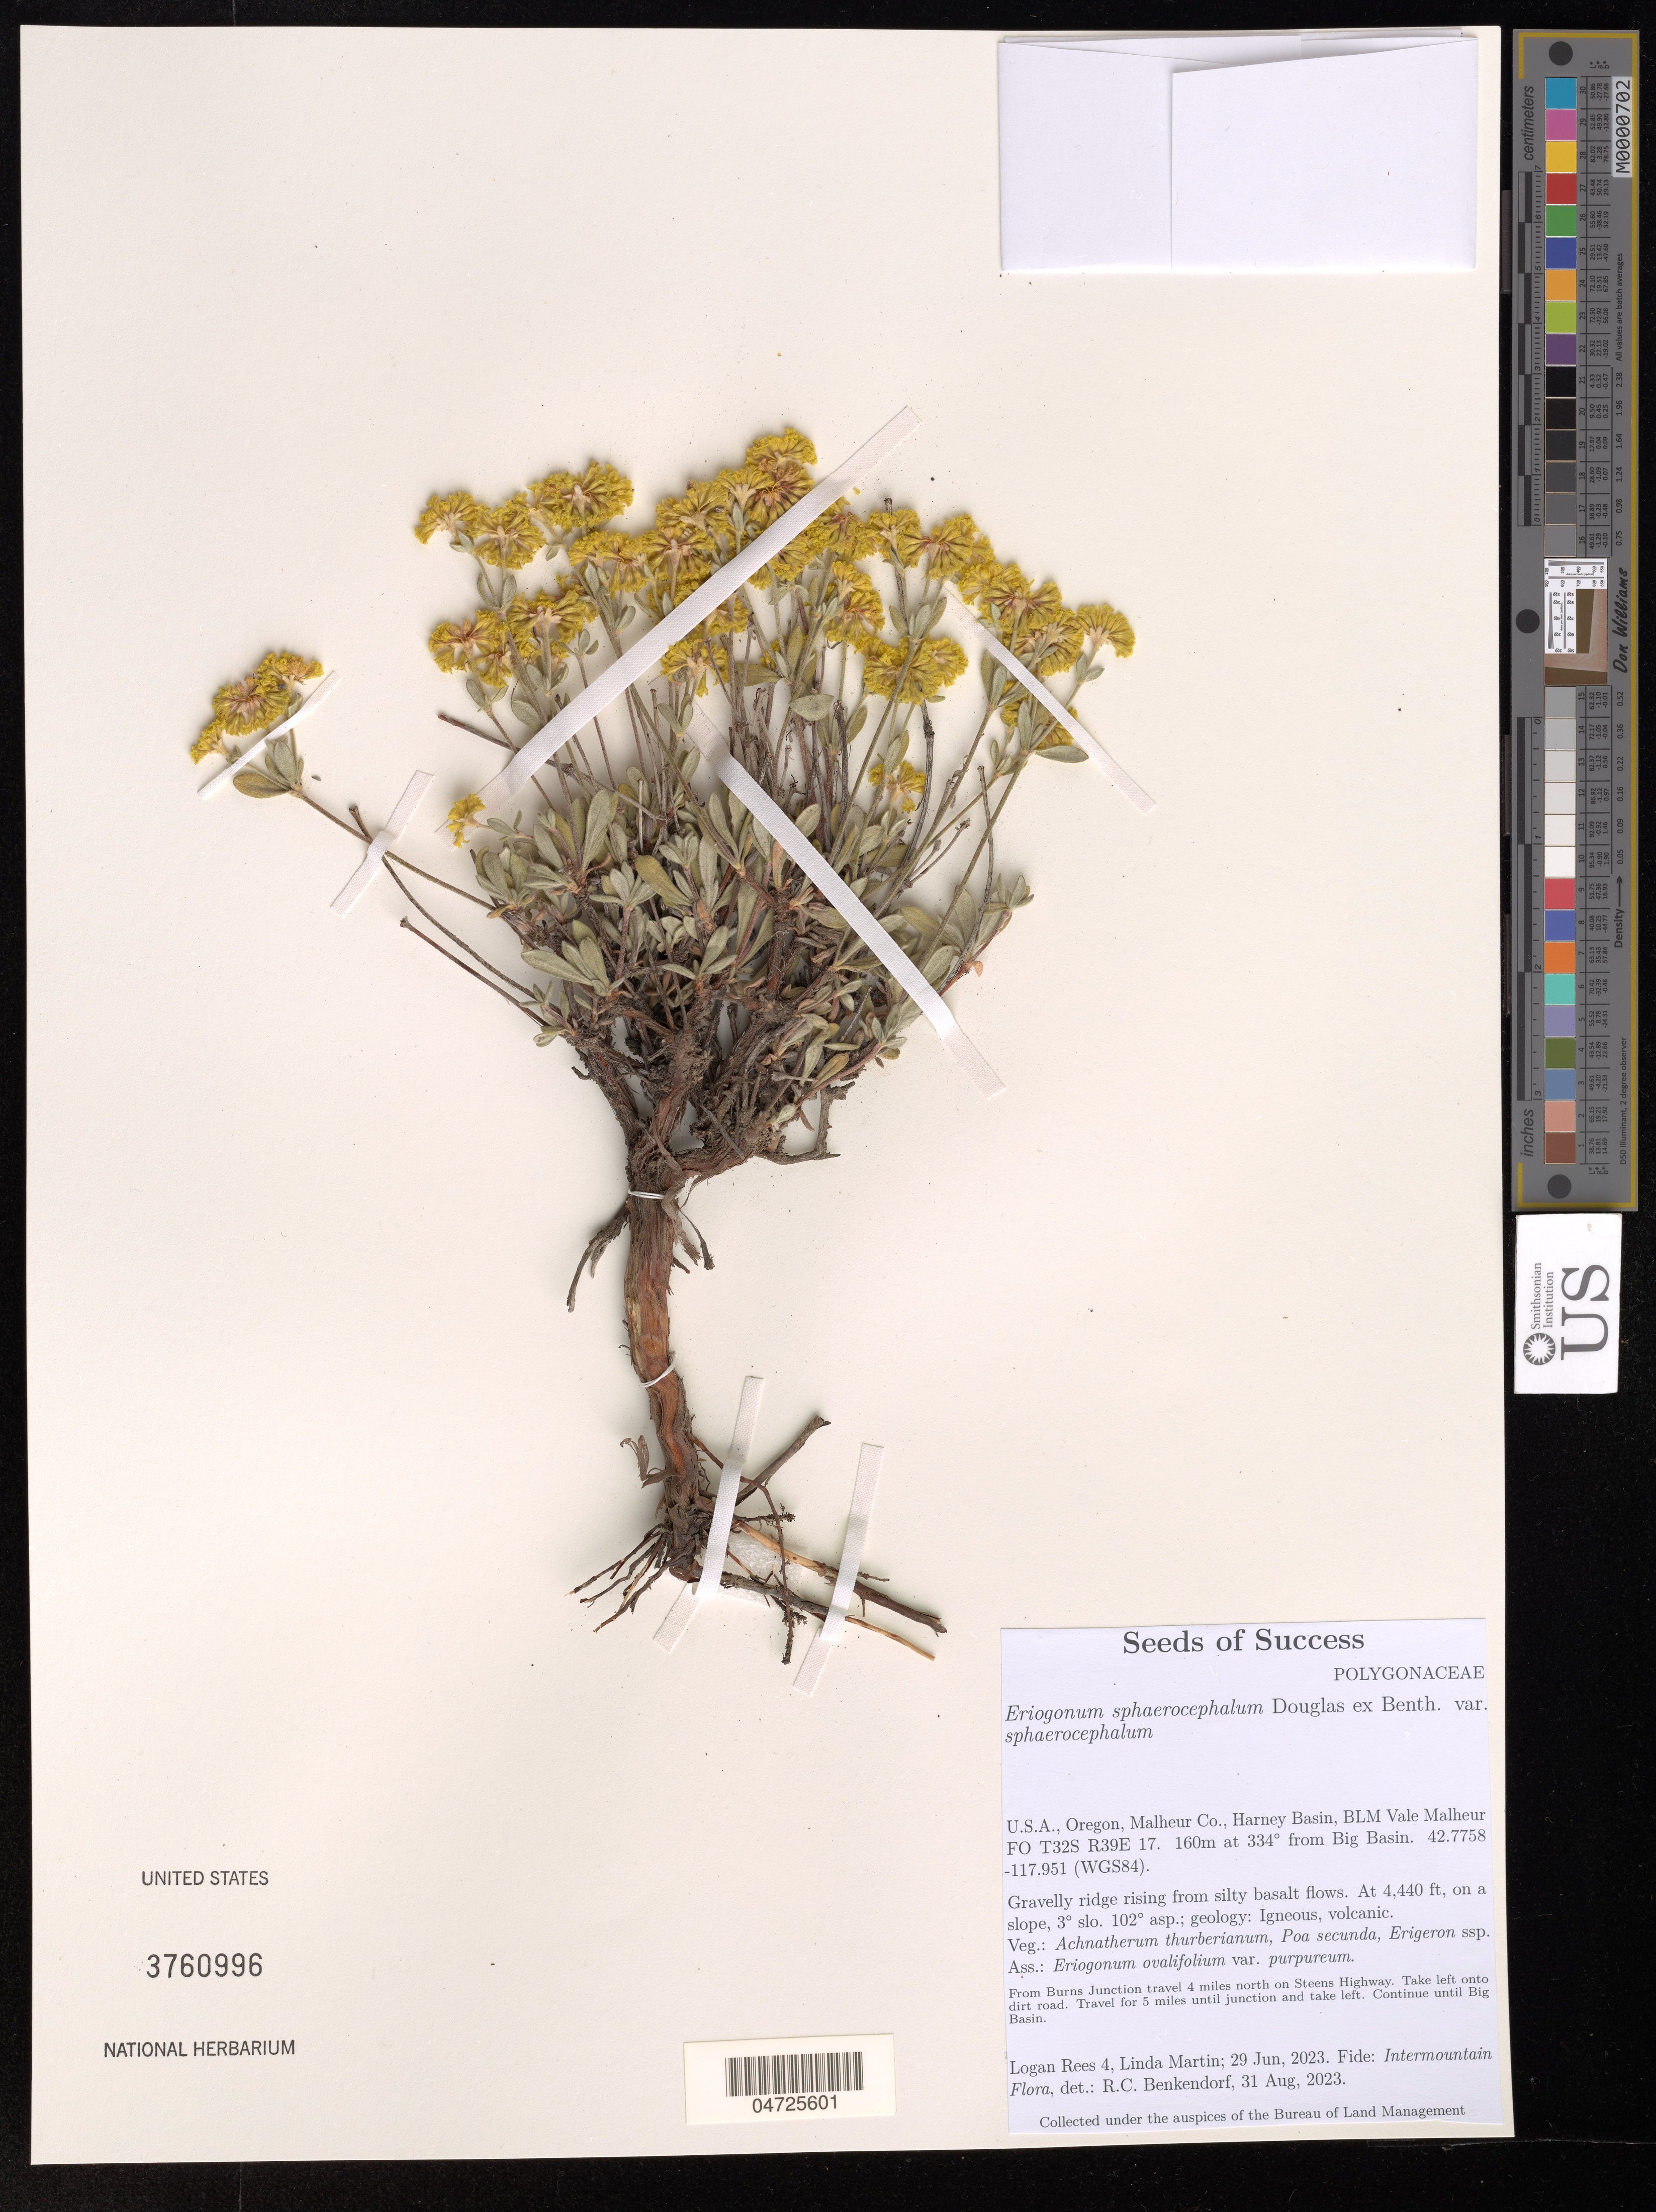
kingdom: Plantae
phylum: Tracheophyta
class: Magnoliopsida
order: Caryophyllales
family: Polygonaceae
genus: Eriogonum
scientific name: Eriogonum sphaerocephalum var. sphaerocephalum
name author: Benth. & Douglas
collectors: L. Rees & L. Martin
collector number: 4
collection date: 2023-06-29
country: United States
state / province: Oregon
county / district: Malheur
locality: Malheur Co., Harney Basin, BLM Vale Malheur FO T32S R39E 17. 160m at 334º from Big Basin. (WGS84). From Burns Junction travel 4 miles north on Steens Highway. Take left onto dirt road. Travel for 5 miles until junction and take left. Continue until Big Basin.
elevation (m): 1353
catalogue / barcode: US 3760996